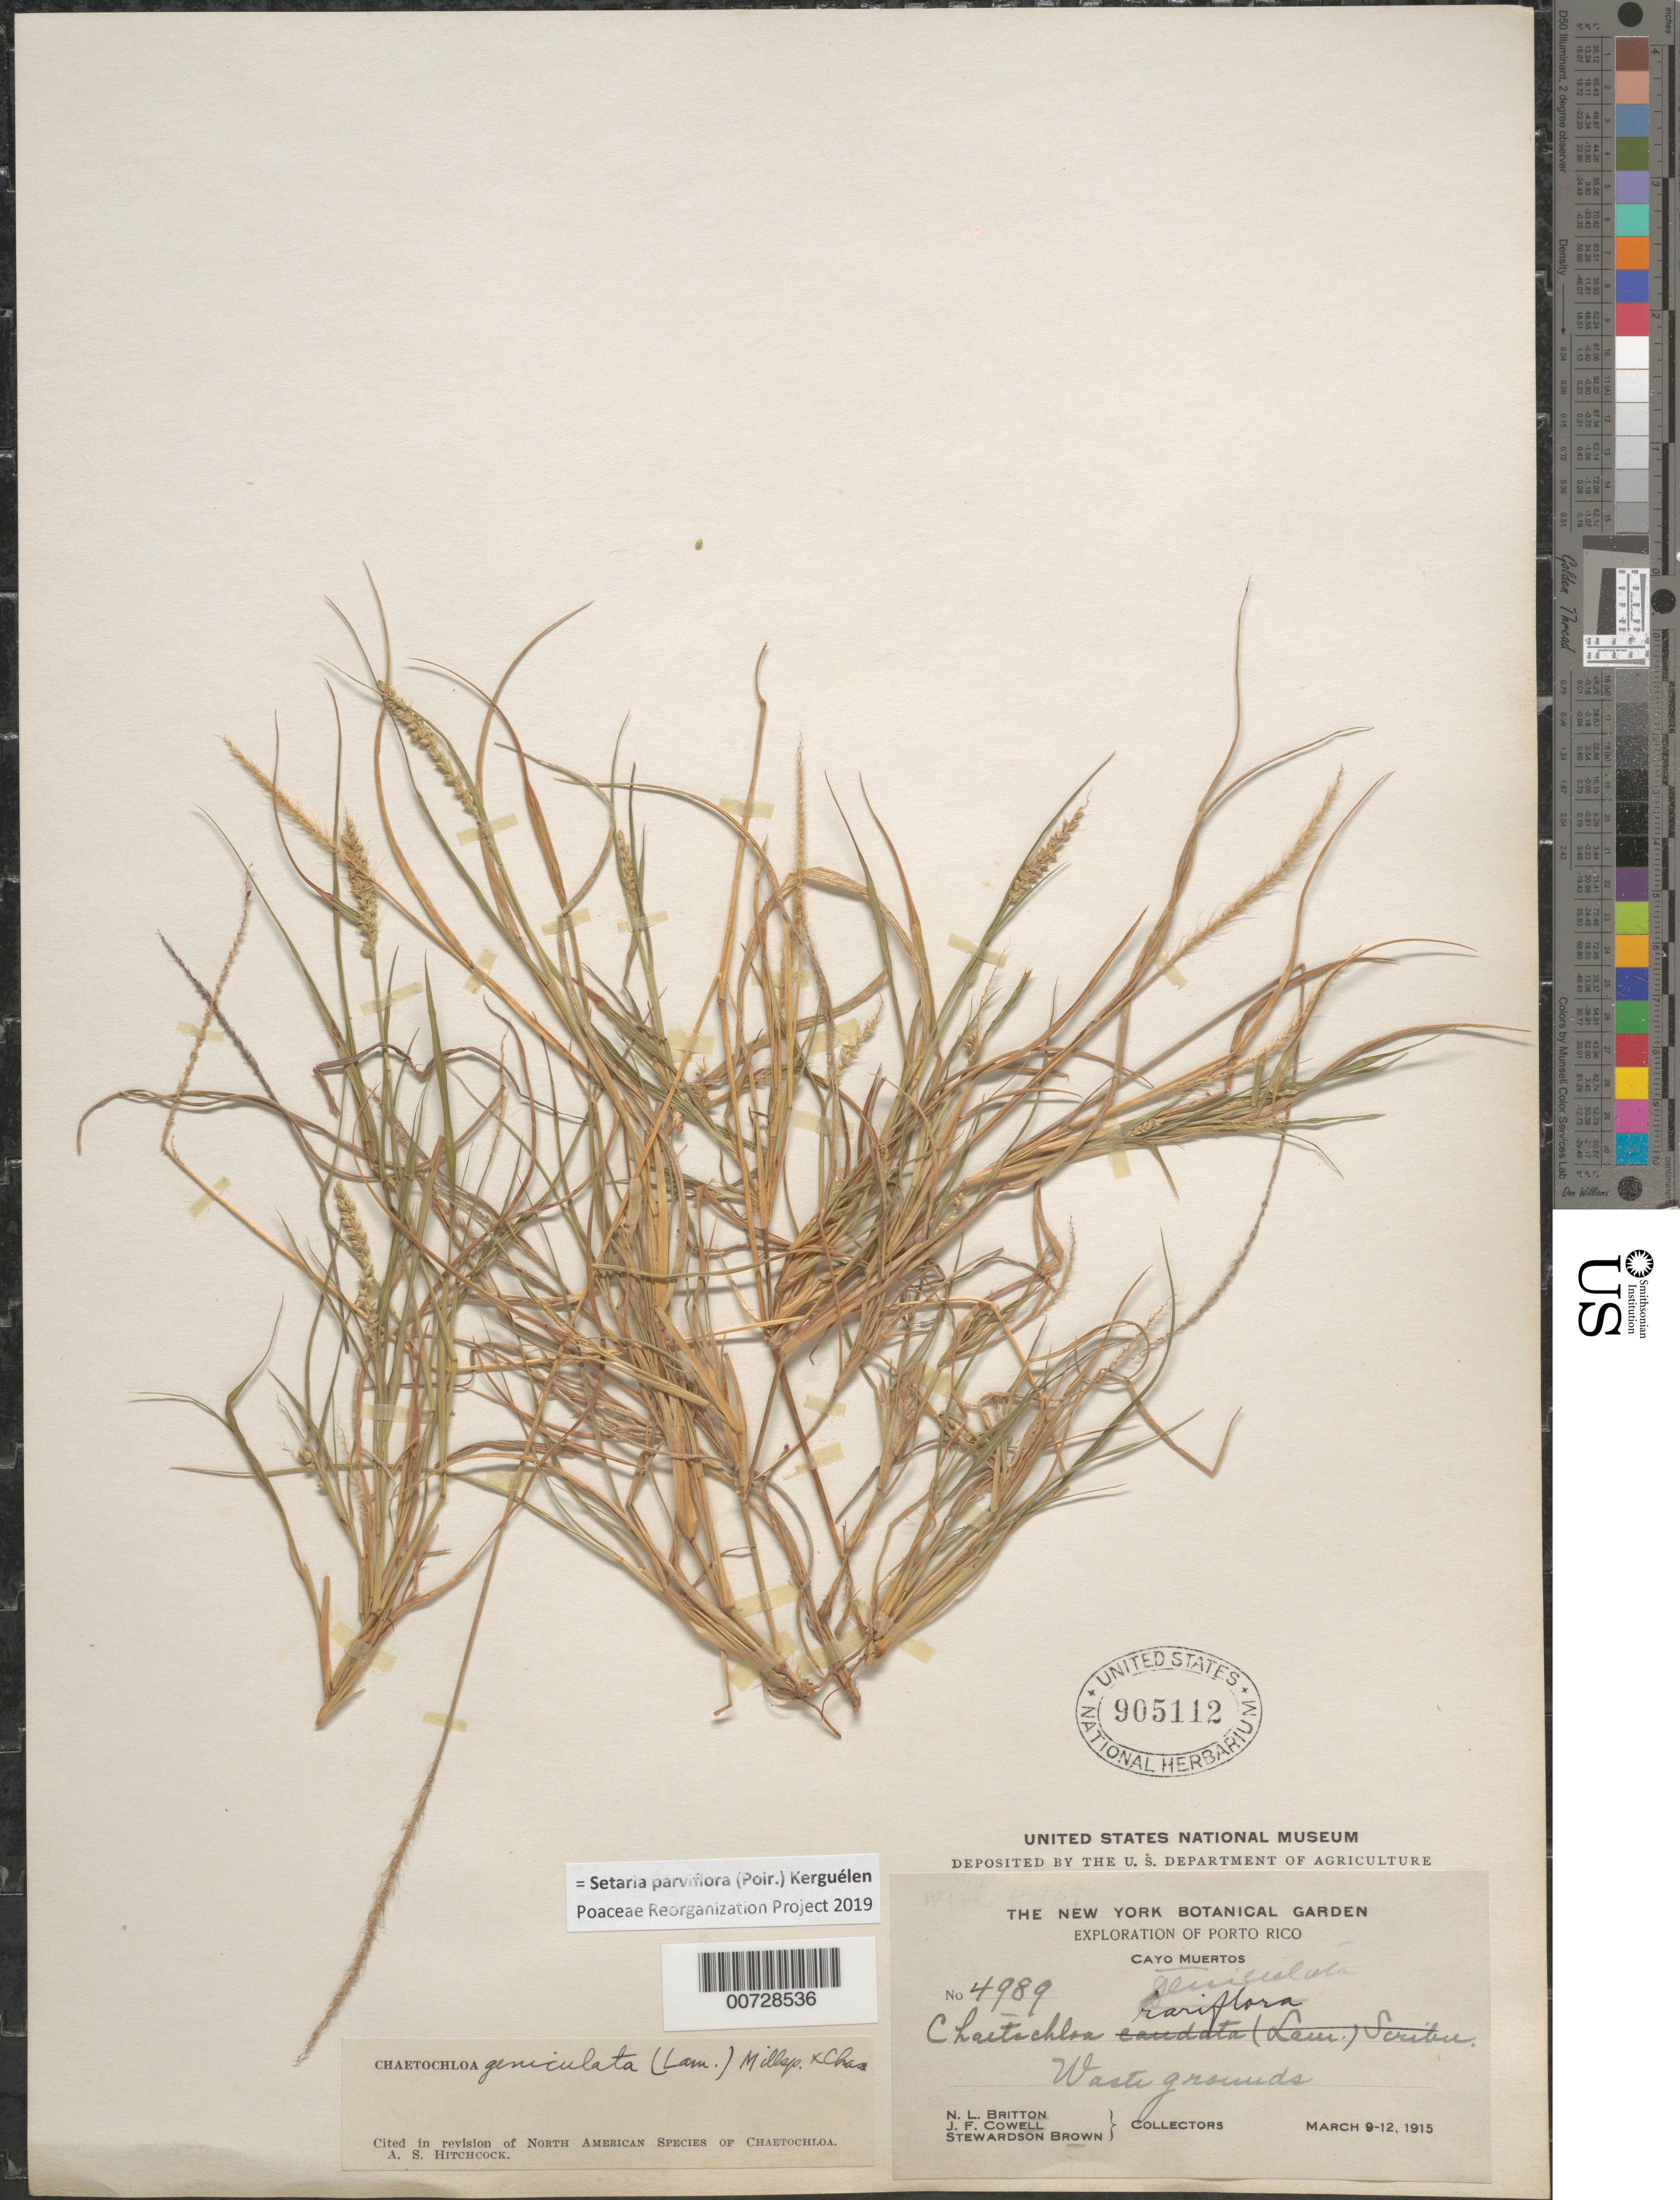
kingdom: Plantae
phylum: Tracheophyta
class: Liliopsida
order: Poales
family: Poaceae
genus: Setaria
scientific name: Setaria parviflora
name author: (Poir.) Kerguélen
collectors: N. Britton, J. F. Cowell & S. Brown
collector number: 4989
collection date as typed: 09 Mar 1915 to 12 Mar 1915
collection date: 1915-03-09/1915-03-12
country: Puerto Rico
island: Caja de Muerto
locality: Cayo Muertos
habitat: Waste grounds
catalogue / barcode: US 905112